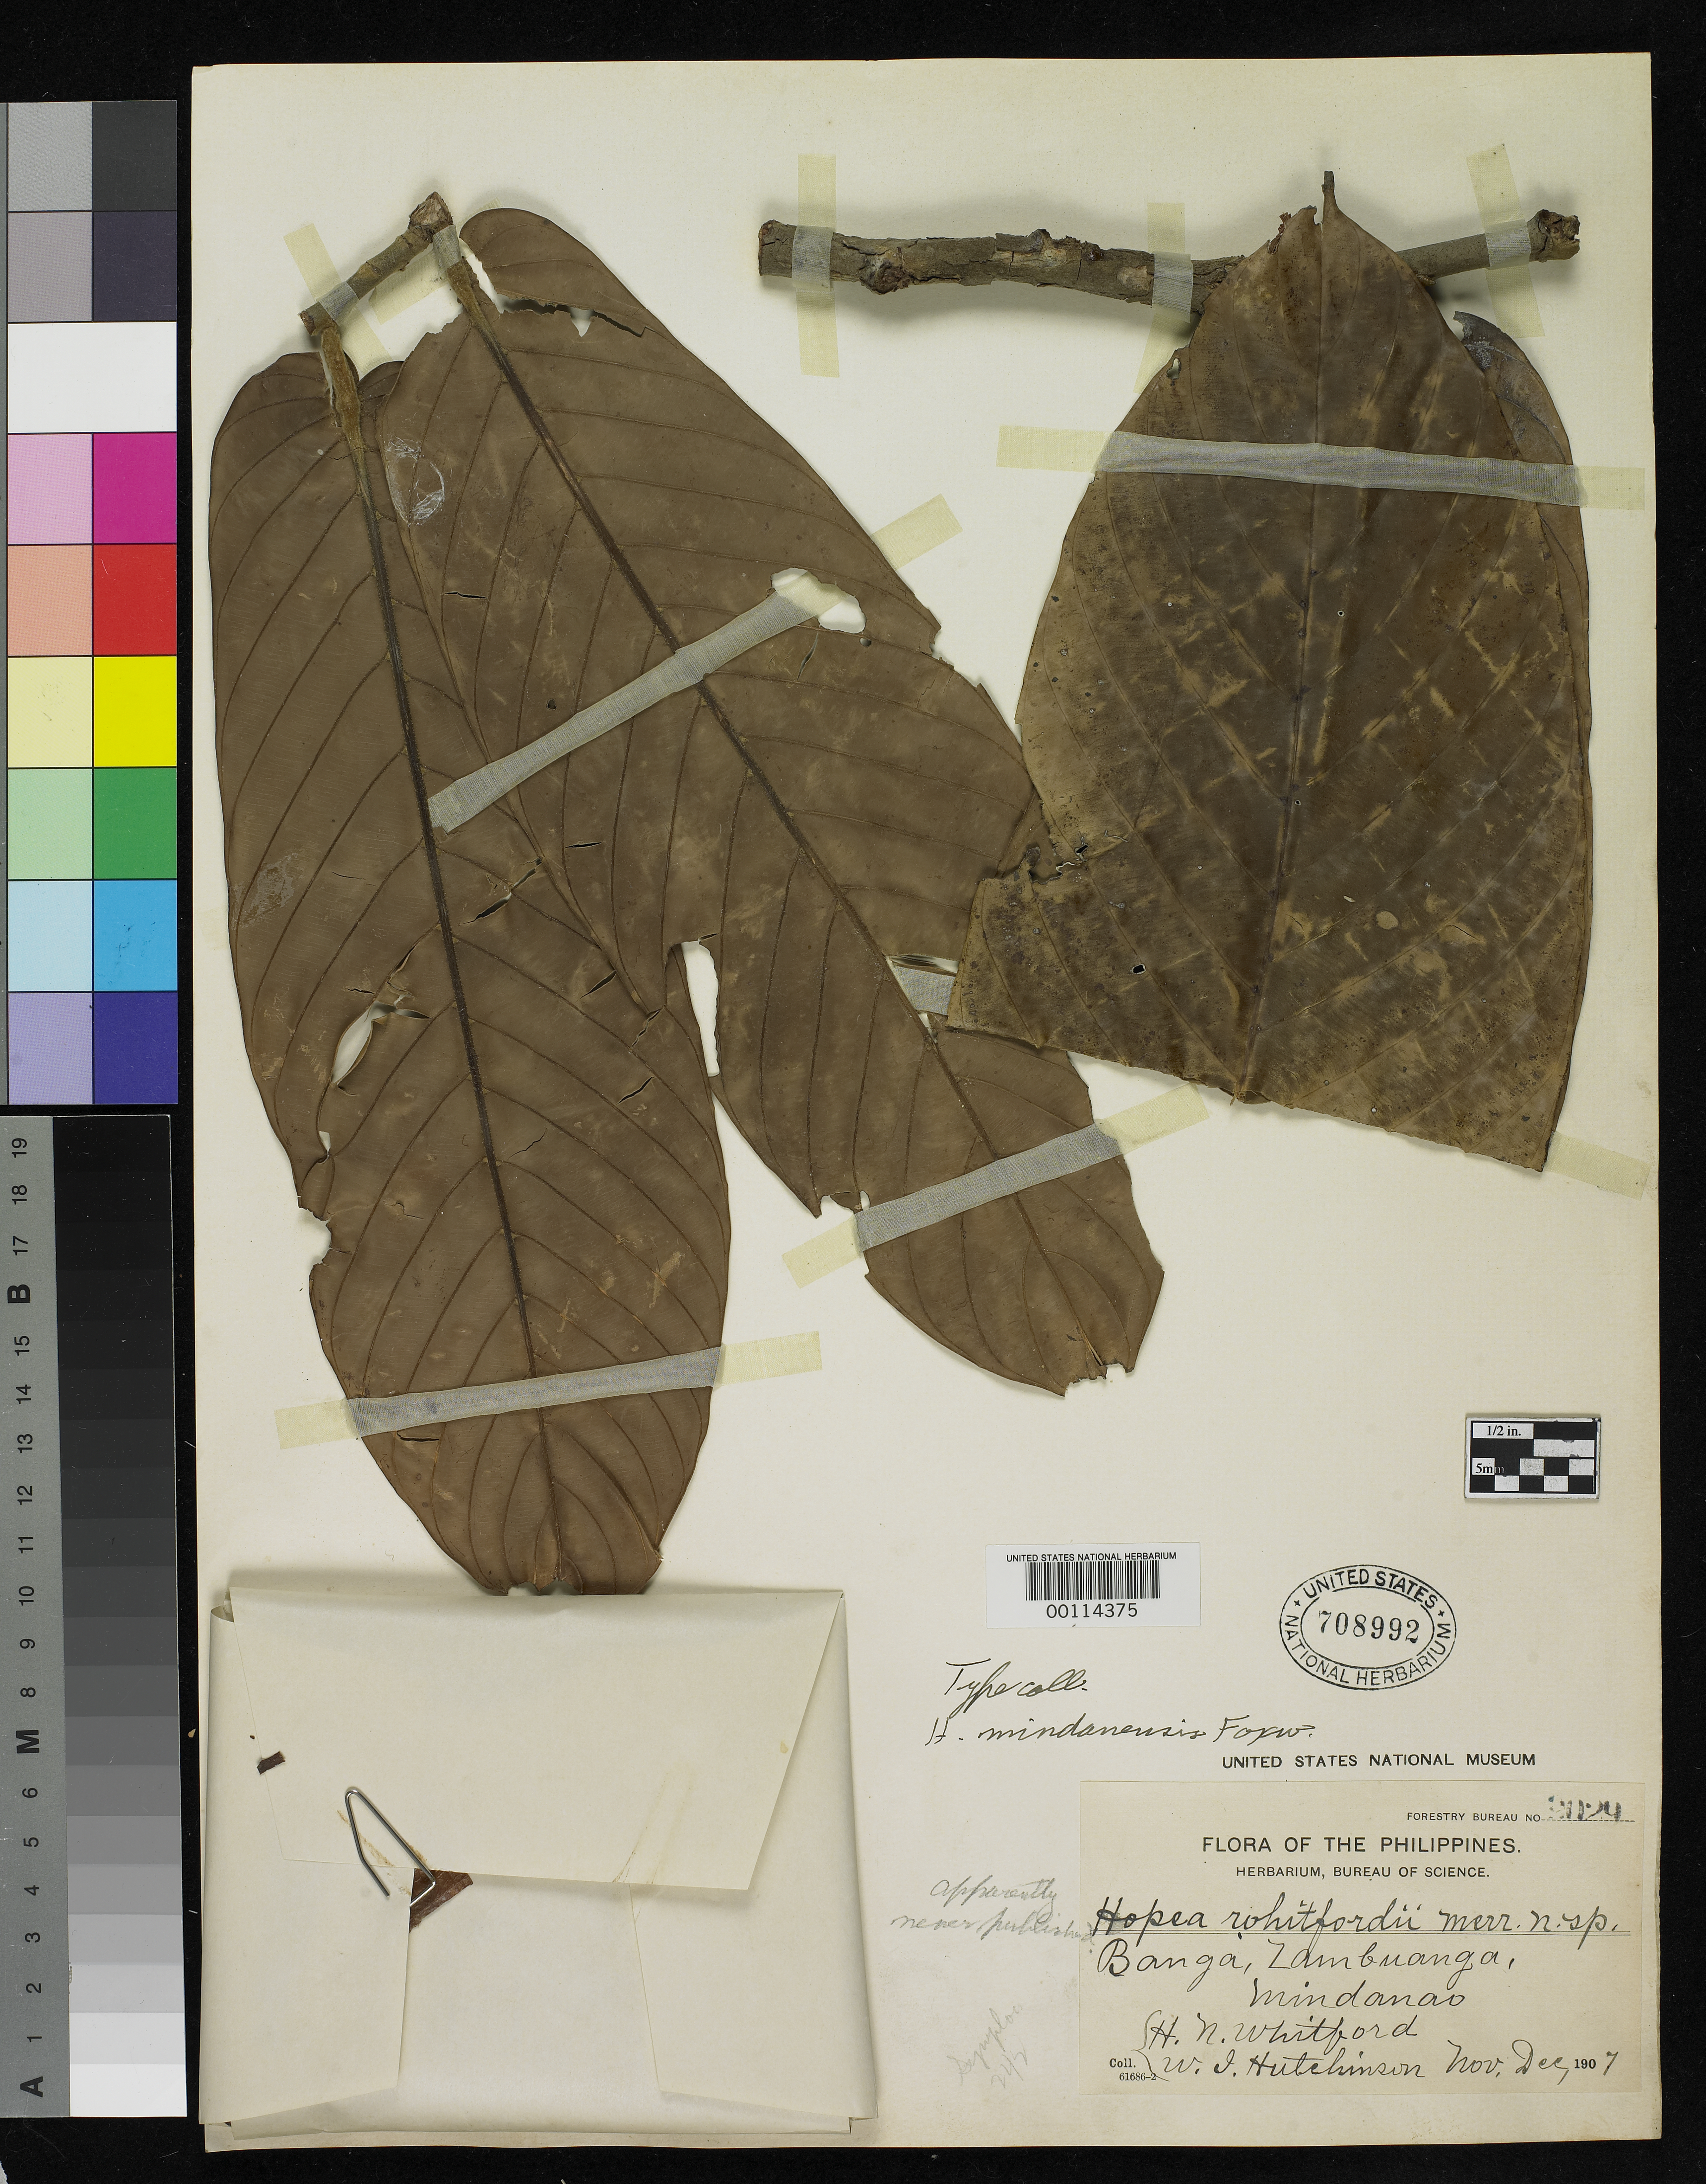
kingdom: Plantae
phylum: Tracheophyta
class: Magnoliopsida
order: Malvales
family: Dipterocarpaceae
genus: Hopea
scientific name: Hopea mindanensis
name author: Foxw.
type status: Isotype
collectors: H. N. Whitford & W. I. Hutchinson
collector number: Forestry Bureau 9029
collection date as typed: Nov 1907 to -- Dec 1907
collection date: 1907-11/1907-12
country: Philippines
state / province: Zamboanga Peninsula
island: Mindanao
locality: Banga.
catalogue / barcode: US 708992